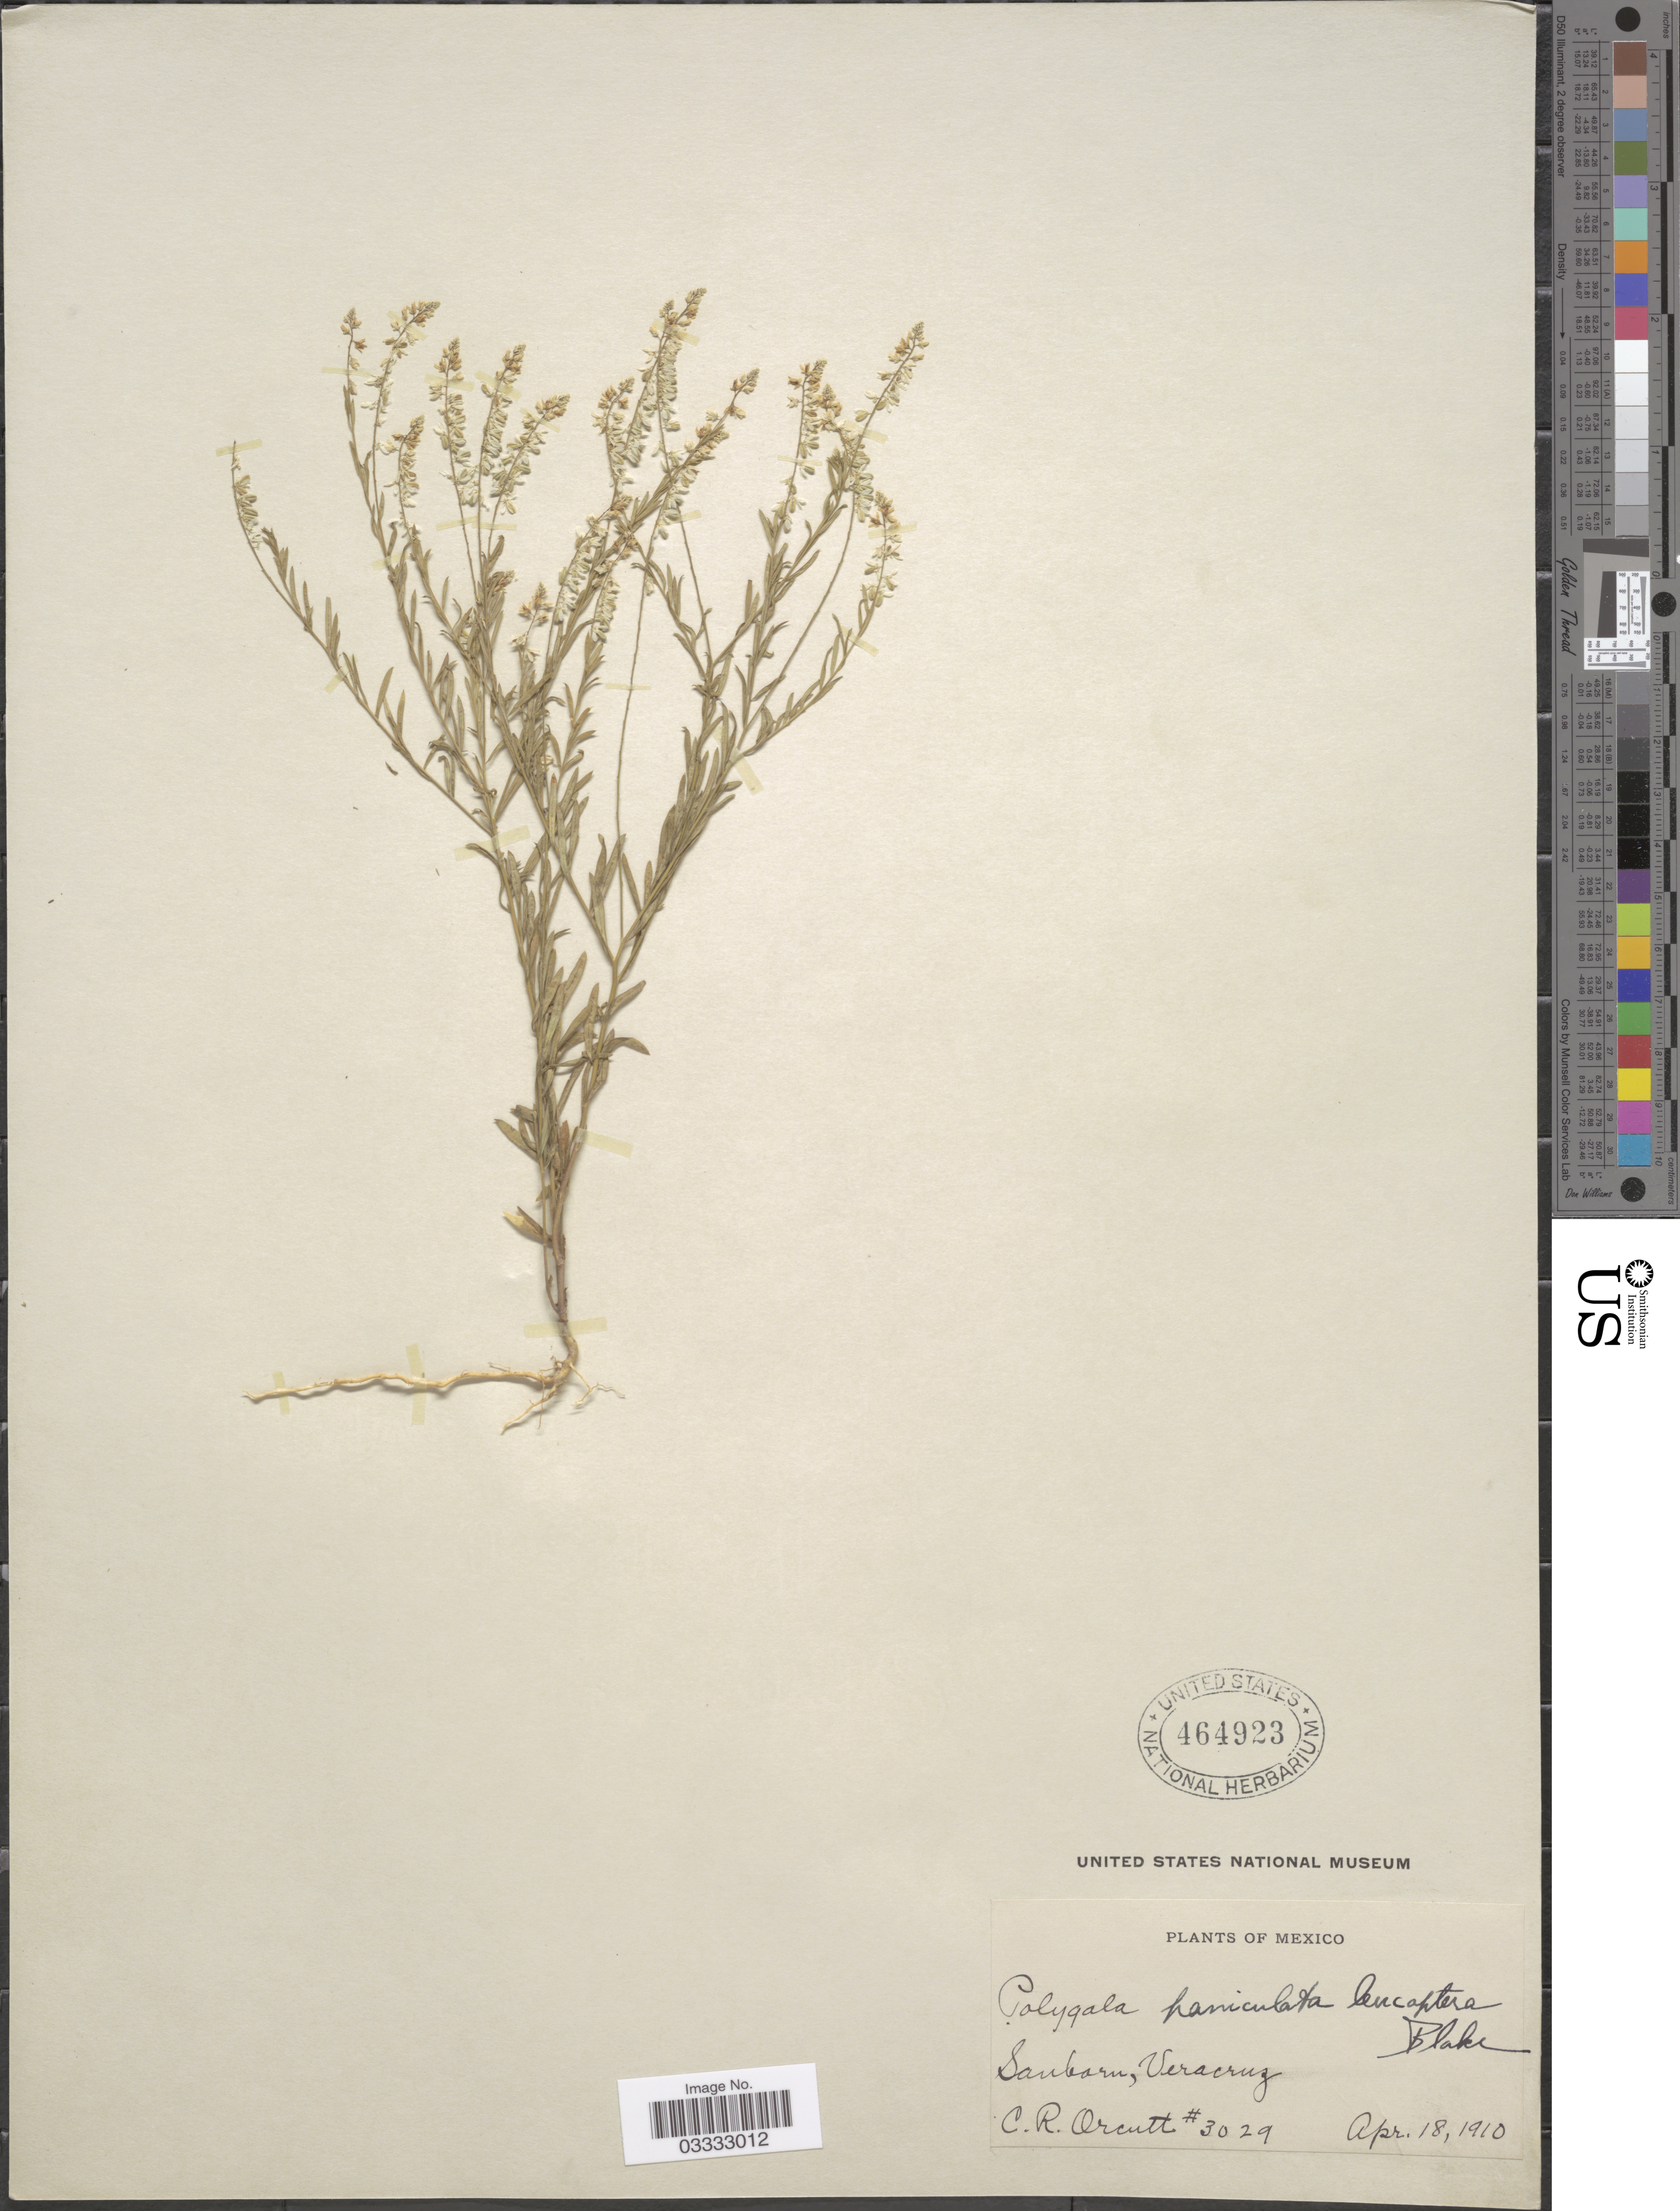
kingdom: Plantae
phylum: Tracheophyta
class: Magnoliopsida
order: Fabales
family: Polygalaceae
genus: Polygala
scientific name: Polygala paniculata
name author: L.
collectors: C. R. Orcutt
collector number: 3029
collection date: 1910-04-18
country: Mexico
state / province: Veracruz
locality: Sanbarn, Veracruz.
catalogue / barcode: US 464923